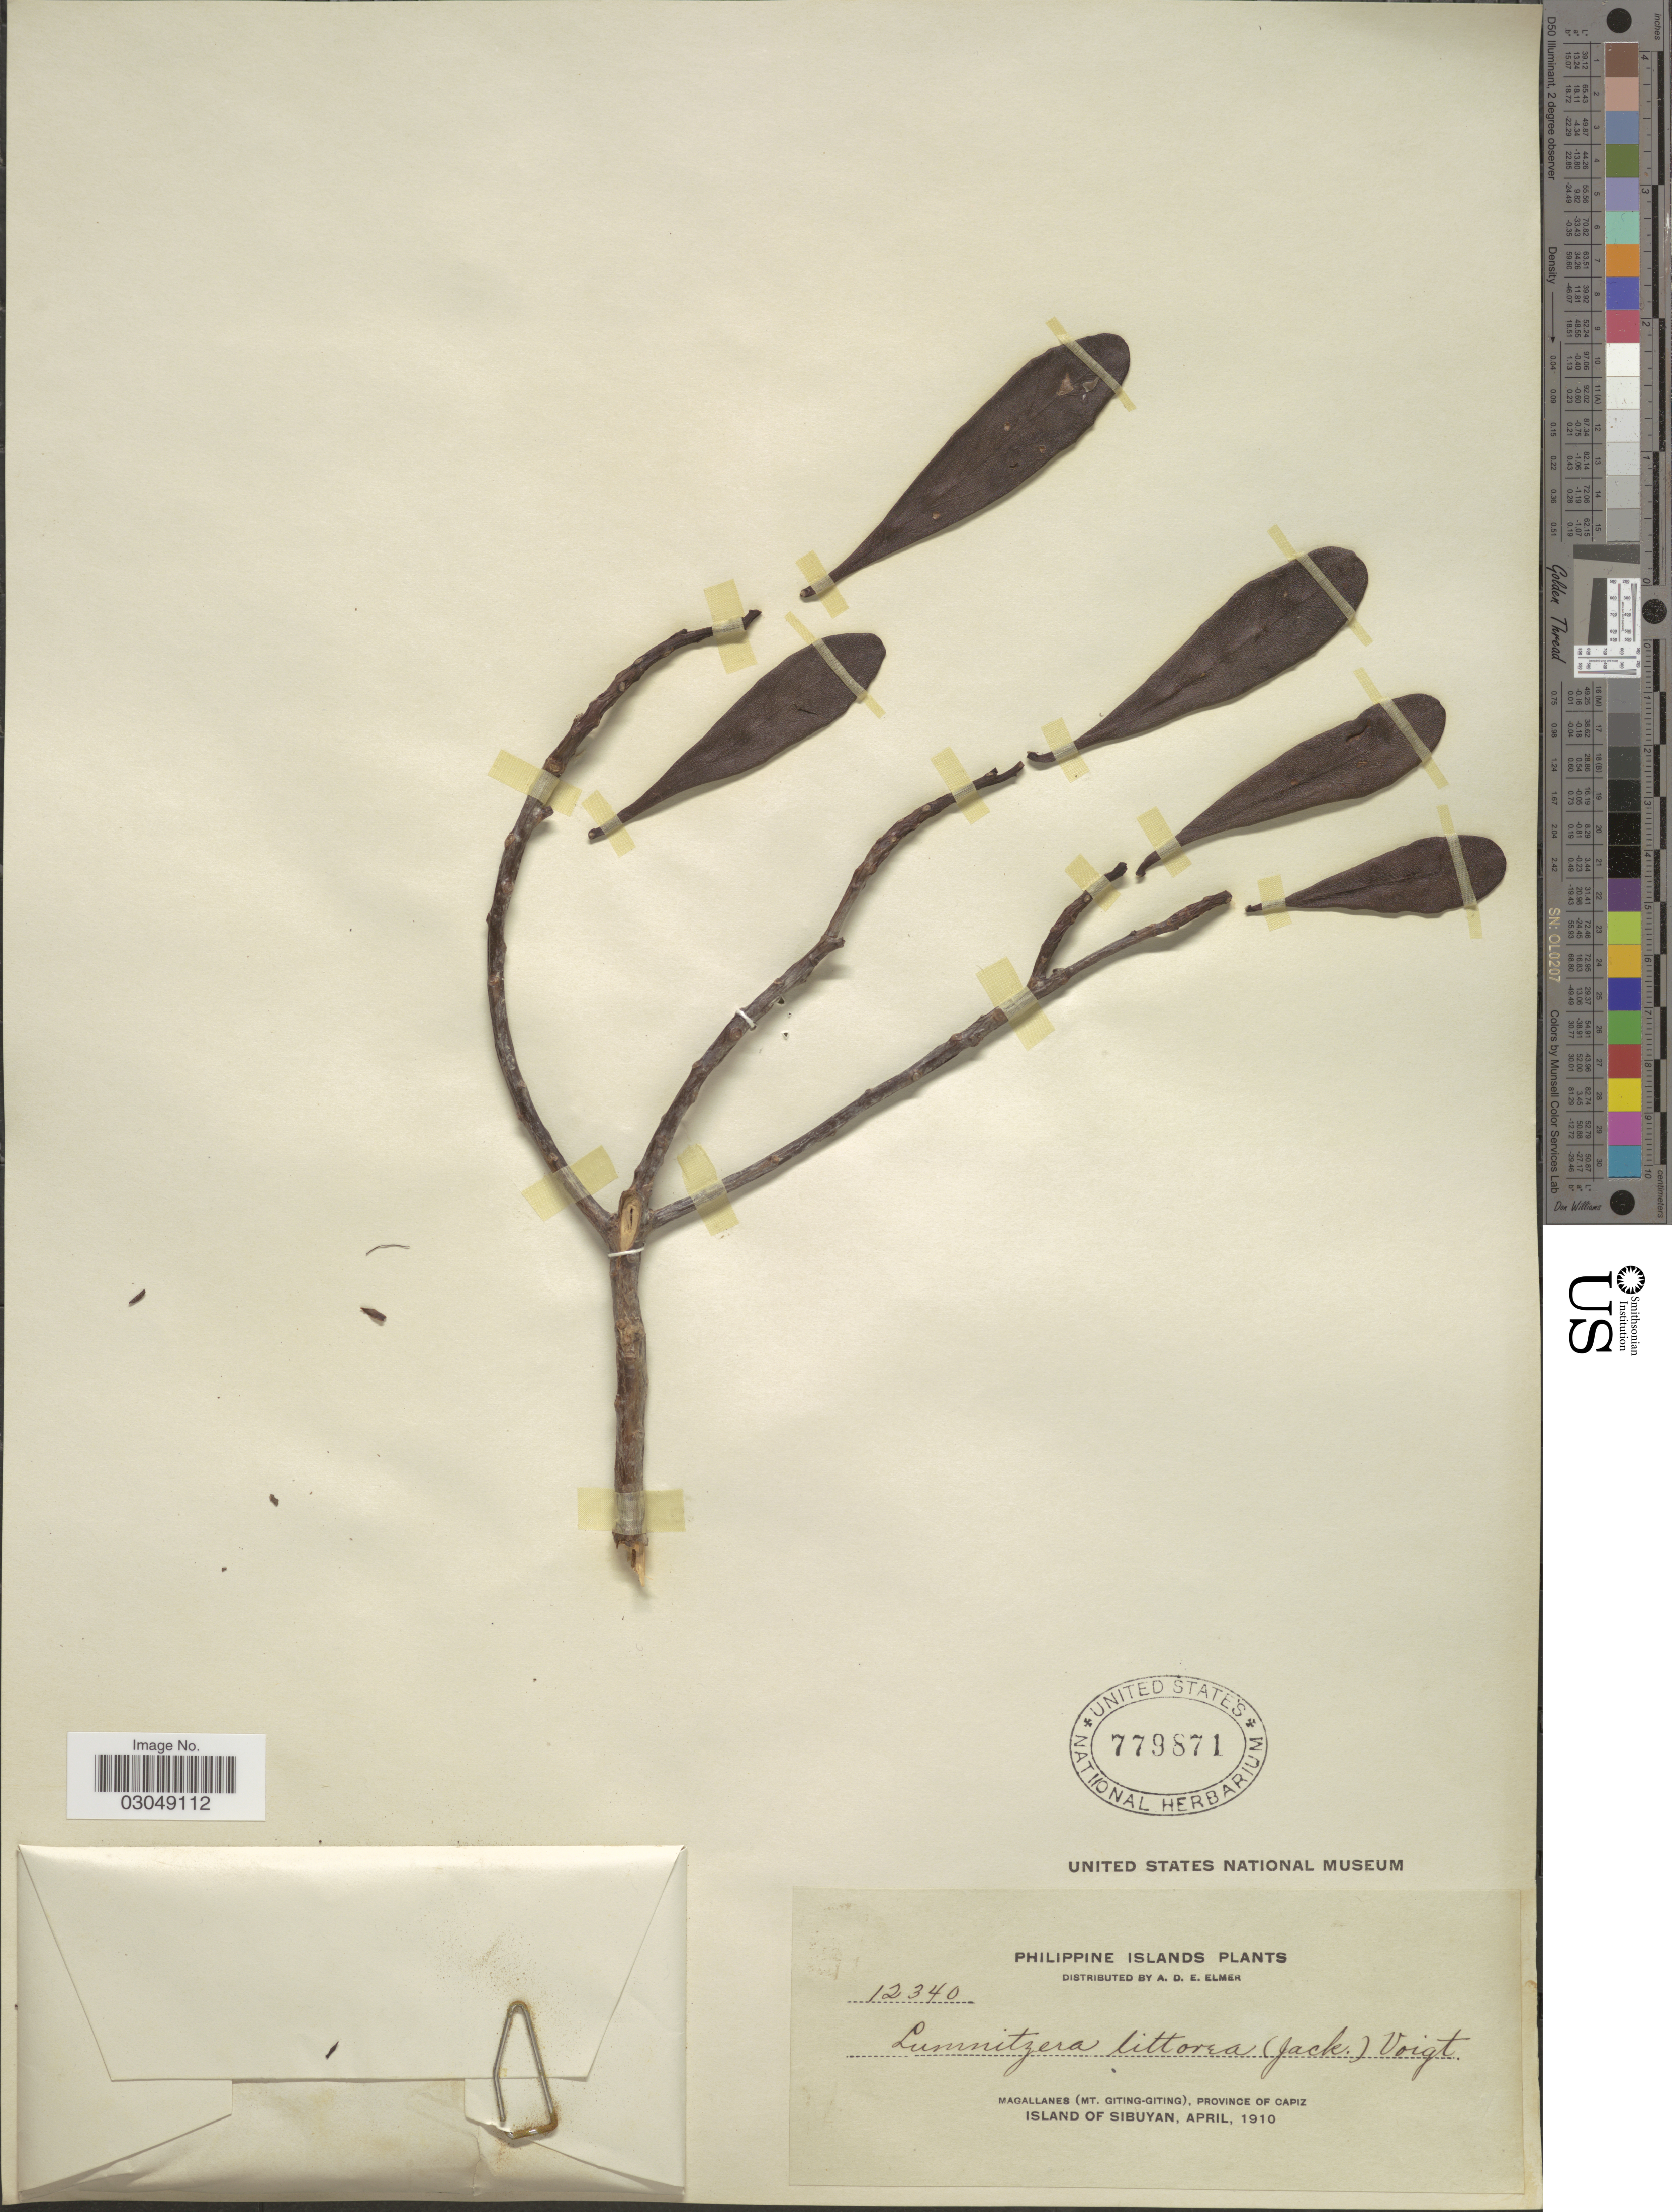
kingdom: Plantae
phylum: Tracheophyta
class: Magnoliopsida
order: Myrtales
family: Combretaceae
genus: Lumnitzera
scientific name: Lumnitzera littorea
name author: (Jack) Voight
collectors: A. D. E. Elmer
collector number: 12340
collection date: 1910-04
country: Philippines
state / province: Western Visayas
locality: Magallanes (Mt. Giting-Giting), Province of Capiz, Island of Sibuyan.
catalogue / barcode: US 779871